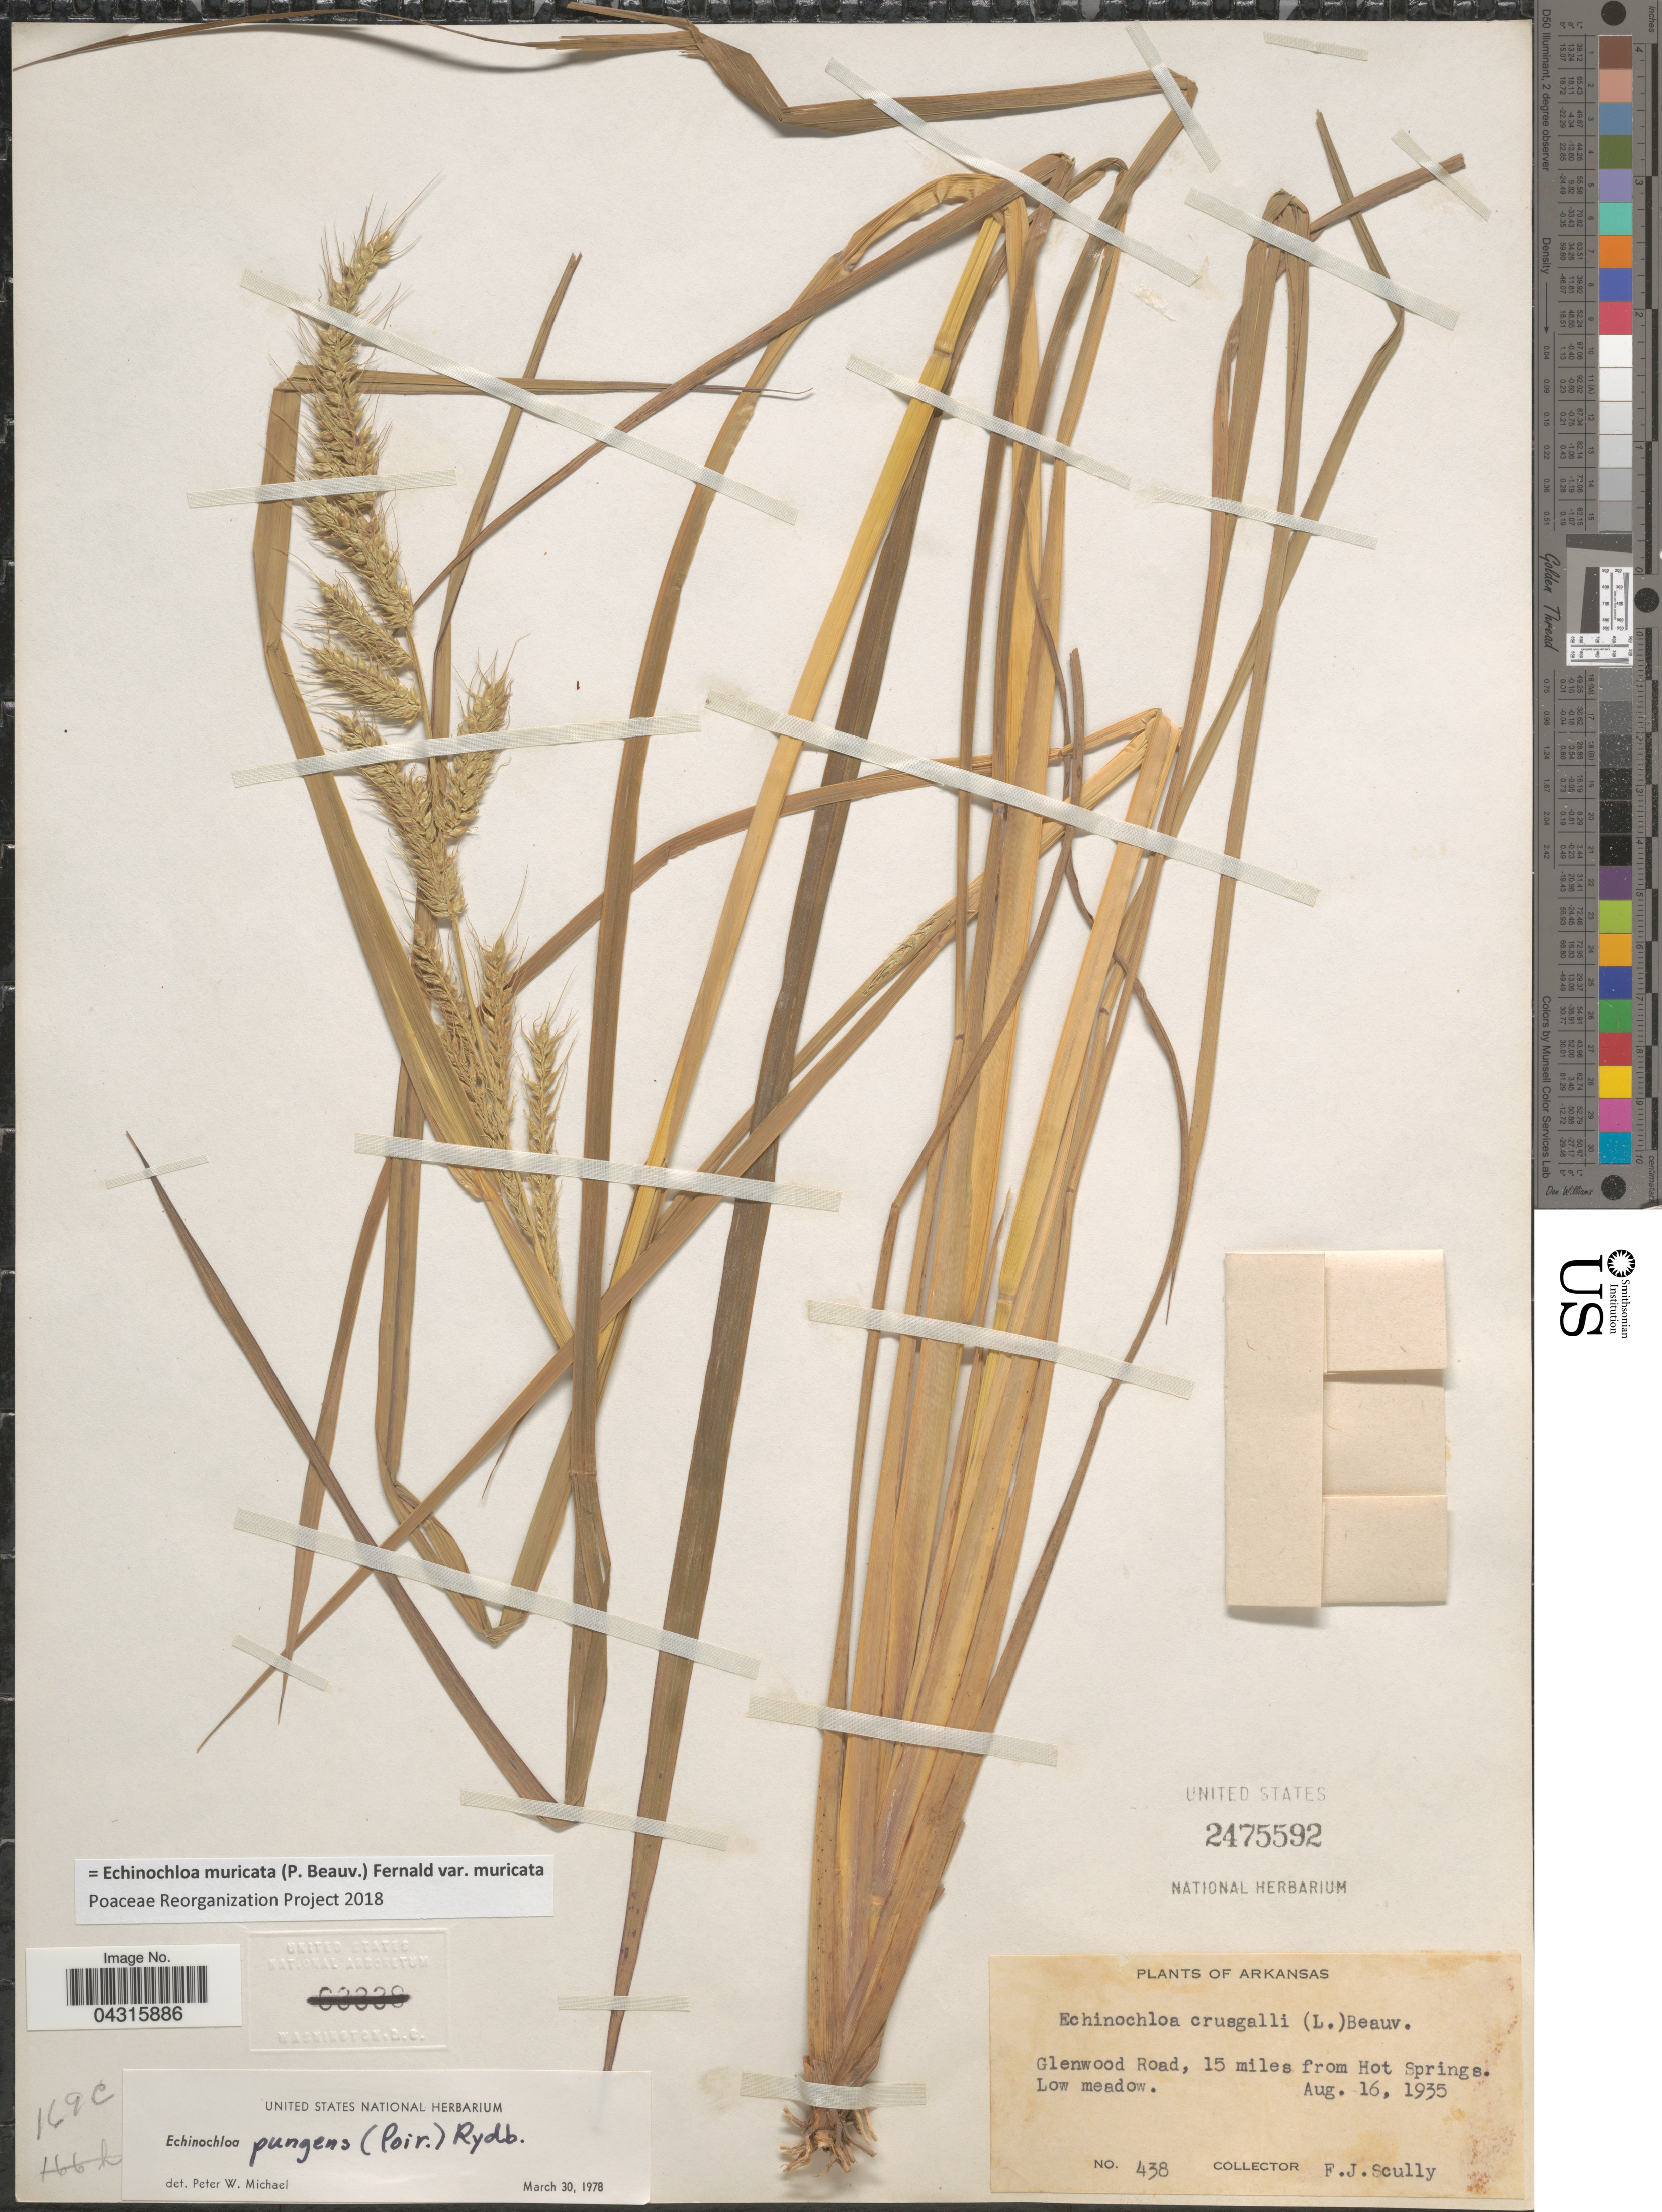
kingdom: Plantae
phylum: Tracheophyta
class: Liliopsida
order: Poales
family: Poaceae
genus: Echinochloa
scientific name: Echinochloa muricata var. muricata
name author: (P. Beauv.) Fernald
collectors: F. Scully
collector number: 438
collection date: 1935-08-16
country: United States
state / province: Arkansas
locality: Glenwood Road, 15 miles from Hot Springs. Low meadow.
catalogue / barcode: US 2475592